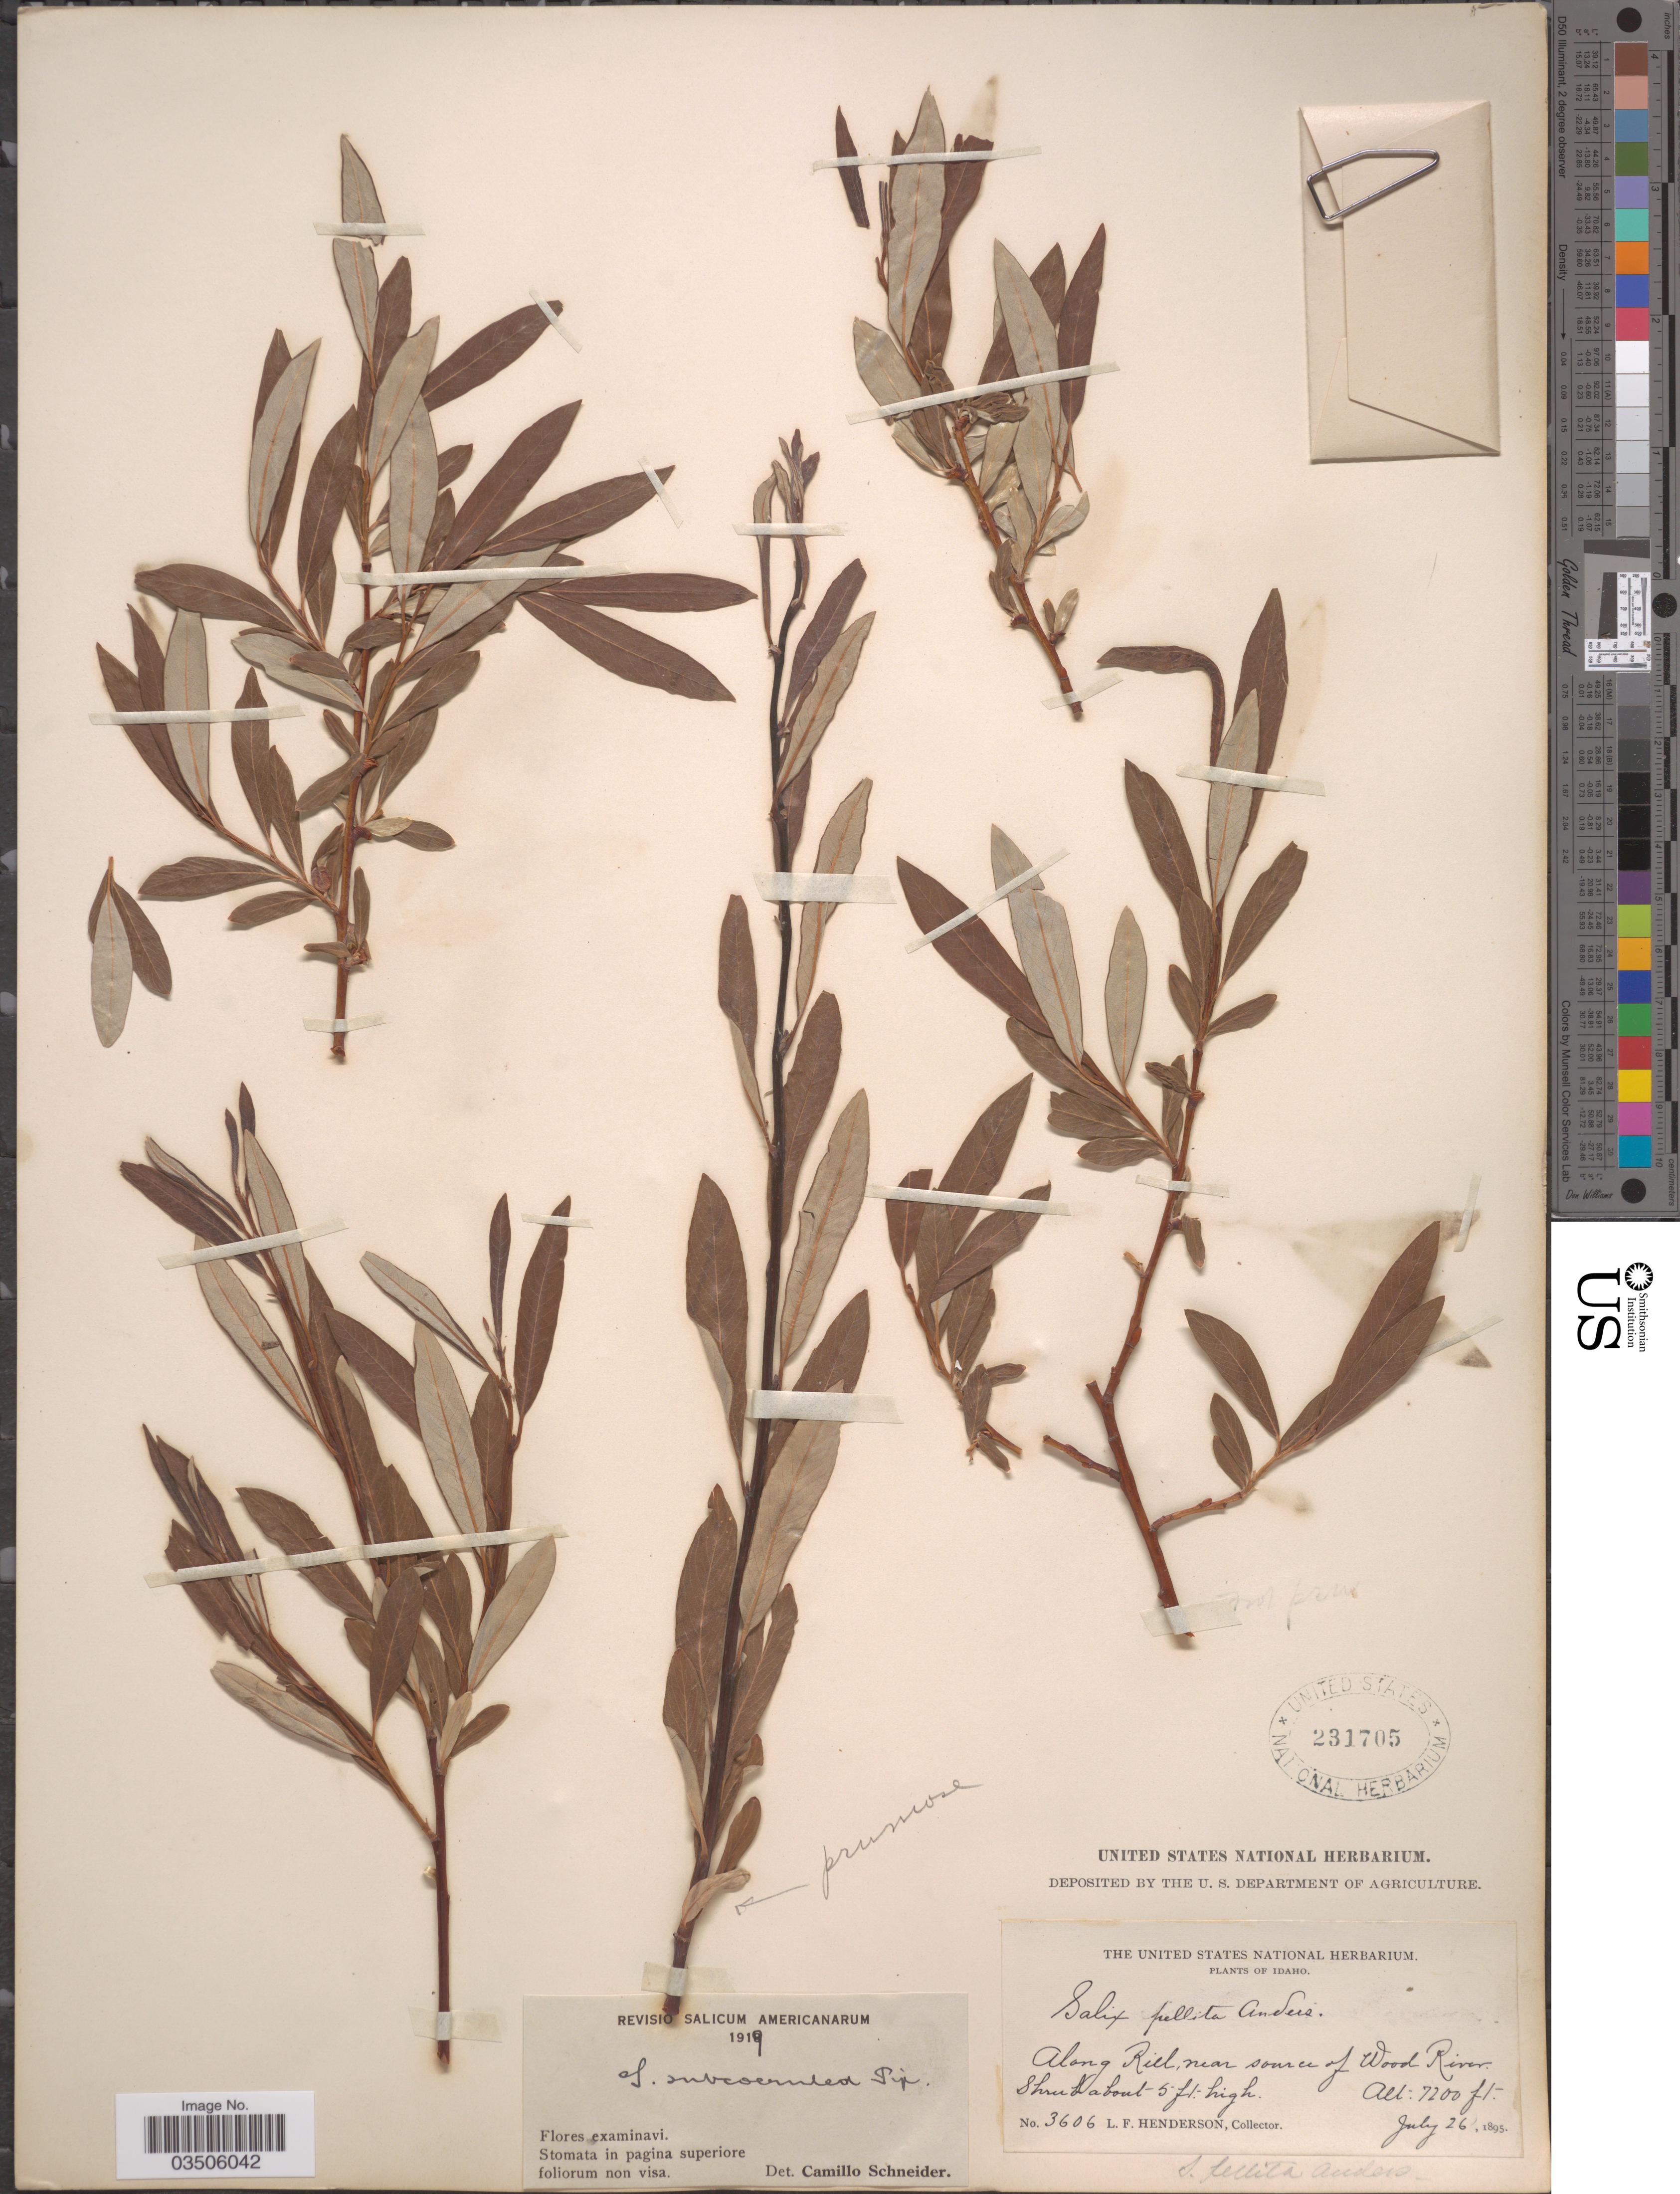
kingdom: Plantae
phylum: Tracheophyta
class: Magnoliopsida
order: Malpighiales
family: Salicaceae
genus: Salix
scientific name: Salix subcoerulea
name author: Piper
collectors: L. Henderson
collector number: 3606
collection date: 1895-07-26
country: United States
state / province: Idaho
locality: Along Riel, near source of Wood River.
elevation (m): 2195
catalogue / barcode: US 231705